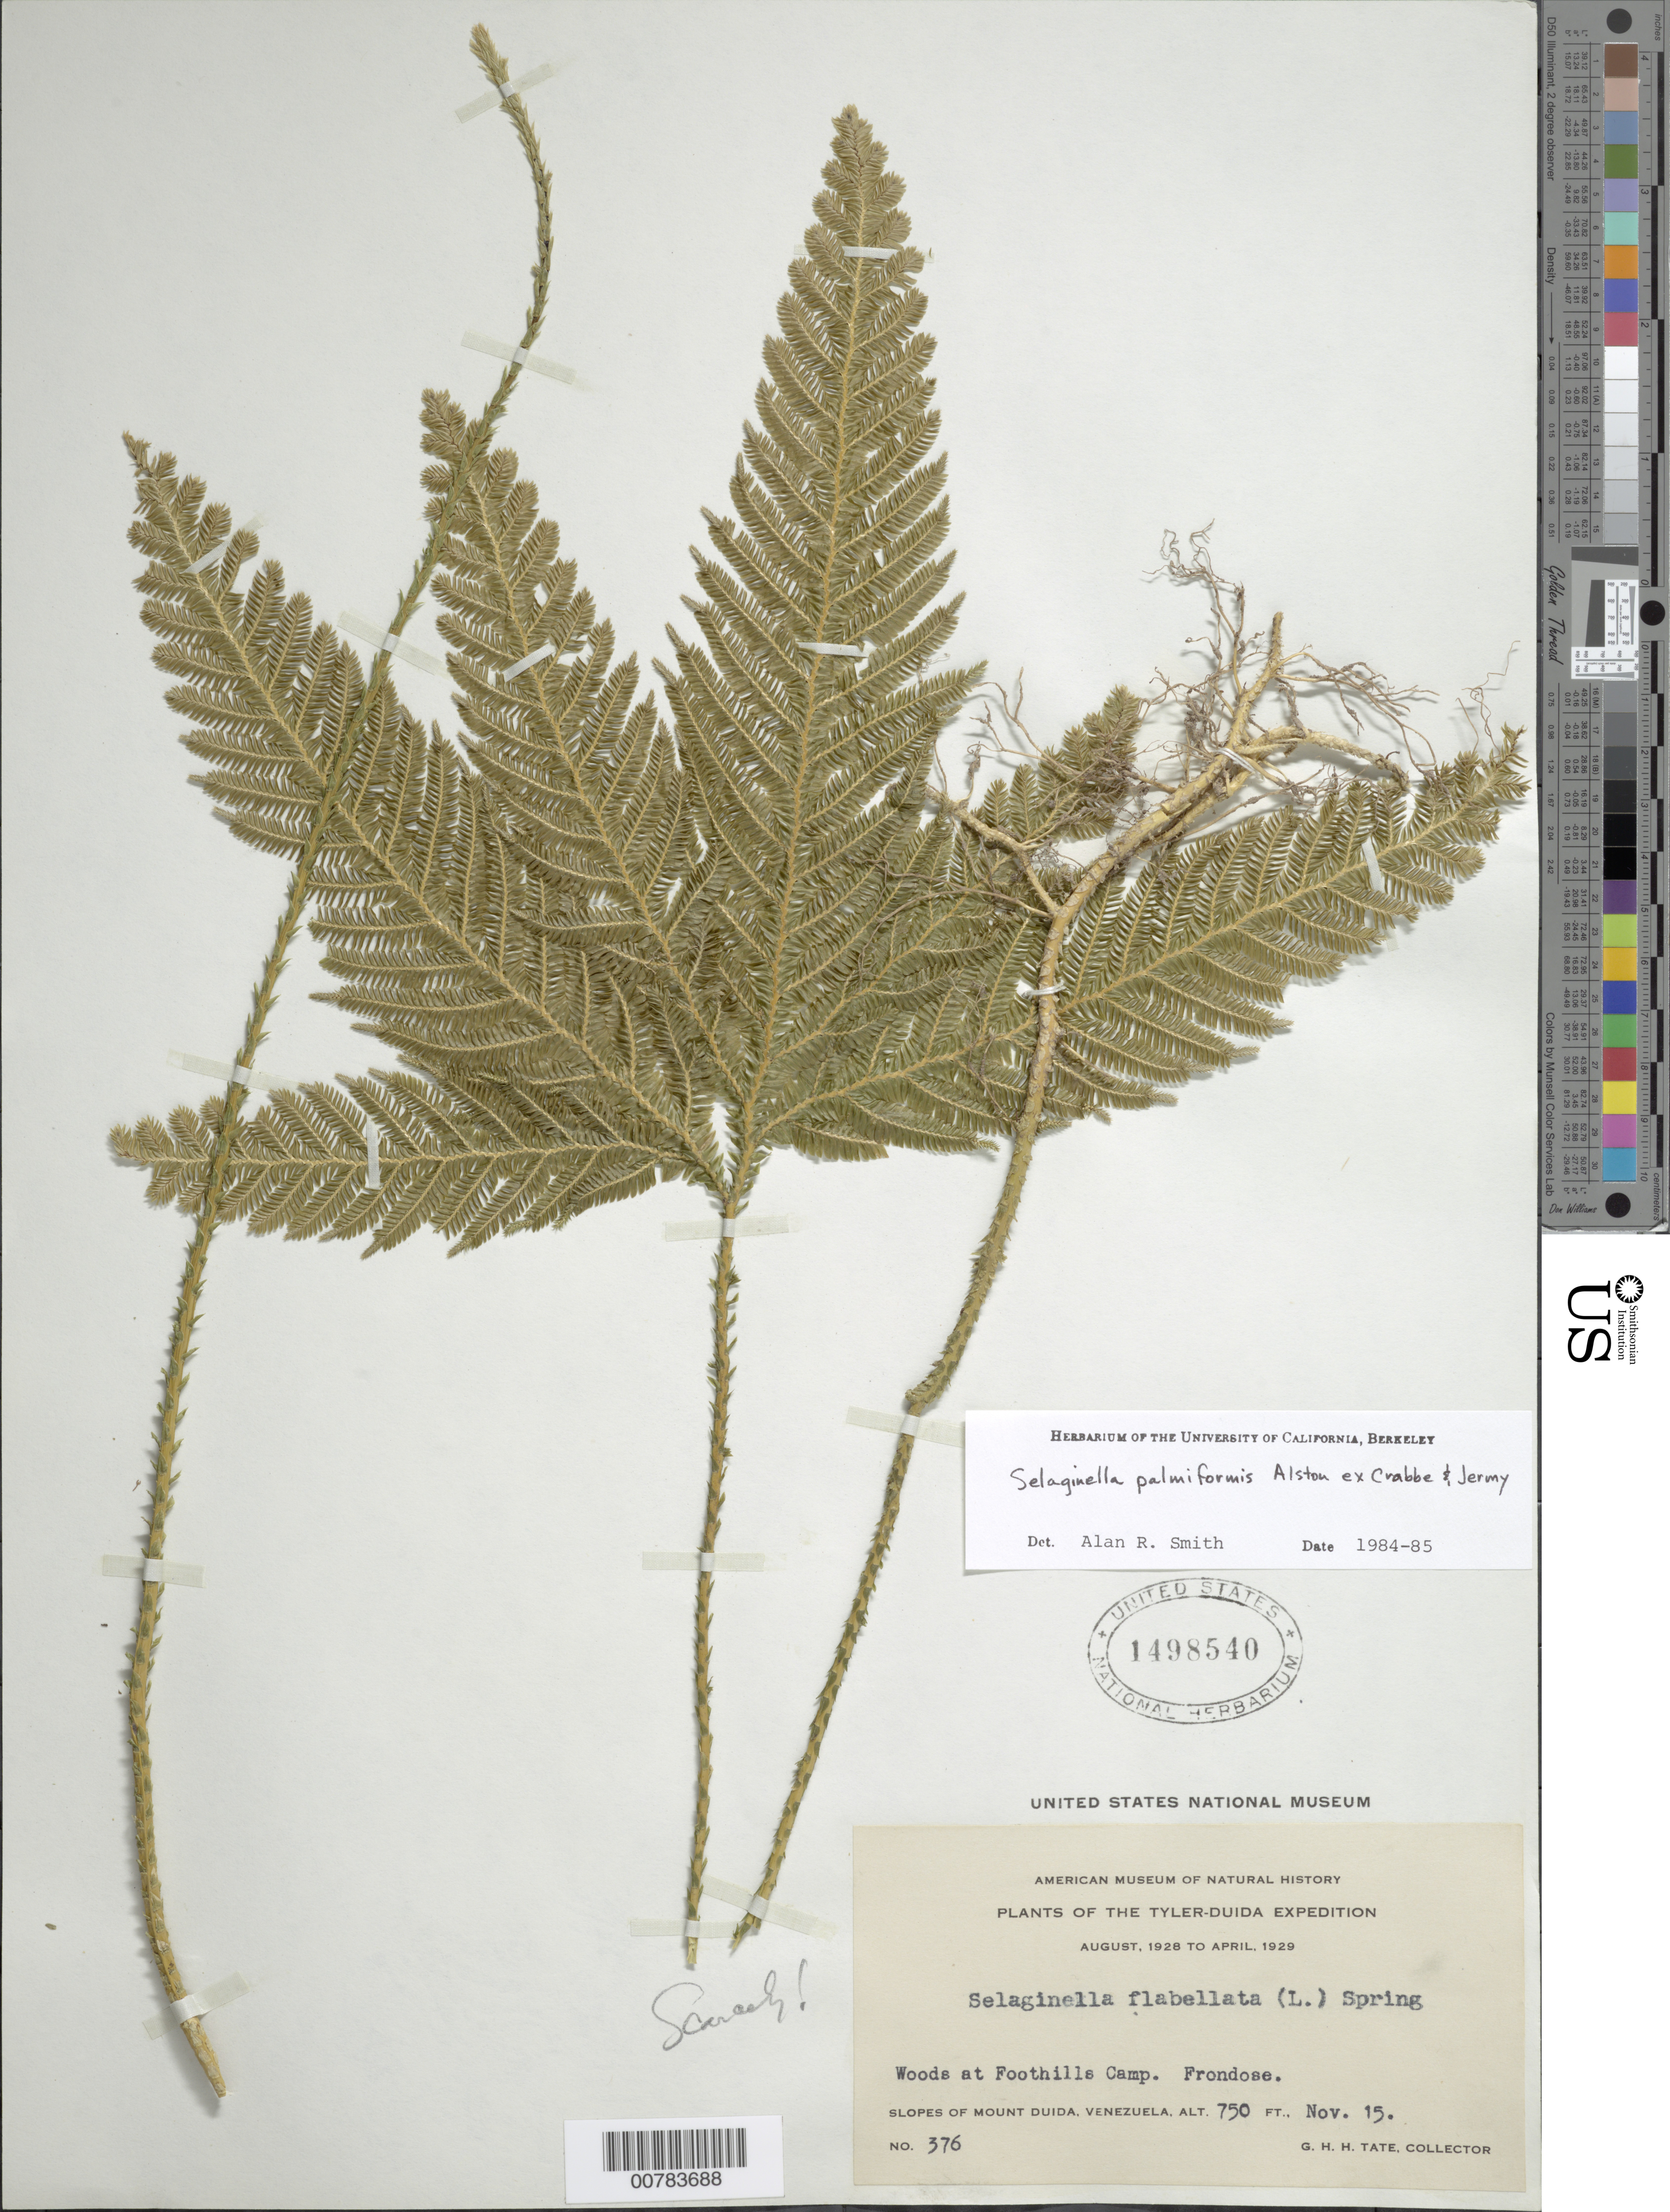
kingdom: Plantae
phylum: Tracheophyta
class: Lycopodiopsida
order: Selaginellales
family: Selaginellaceae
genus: Selaginella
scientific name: Selaginella palmiformis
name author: Alston ex Crabbe & Jermy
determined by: Smith, Alan R., (UC)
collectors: G. H. H.Tate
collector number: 376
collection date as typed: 15-Nov-28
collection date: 1928-11-15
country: Venezuela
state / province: Amazonas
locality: Mount Duida, Foothills Camp. Frondose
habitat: Slopes, woods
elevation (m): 229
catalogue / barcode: US 1498540